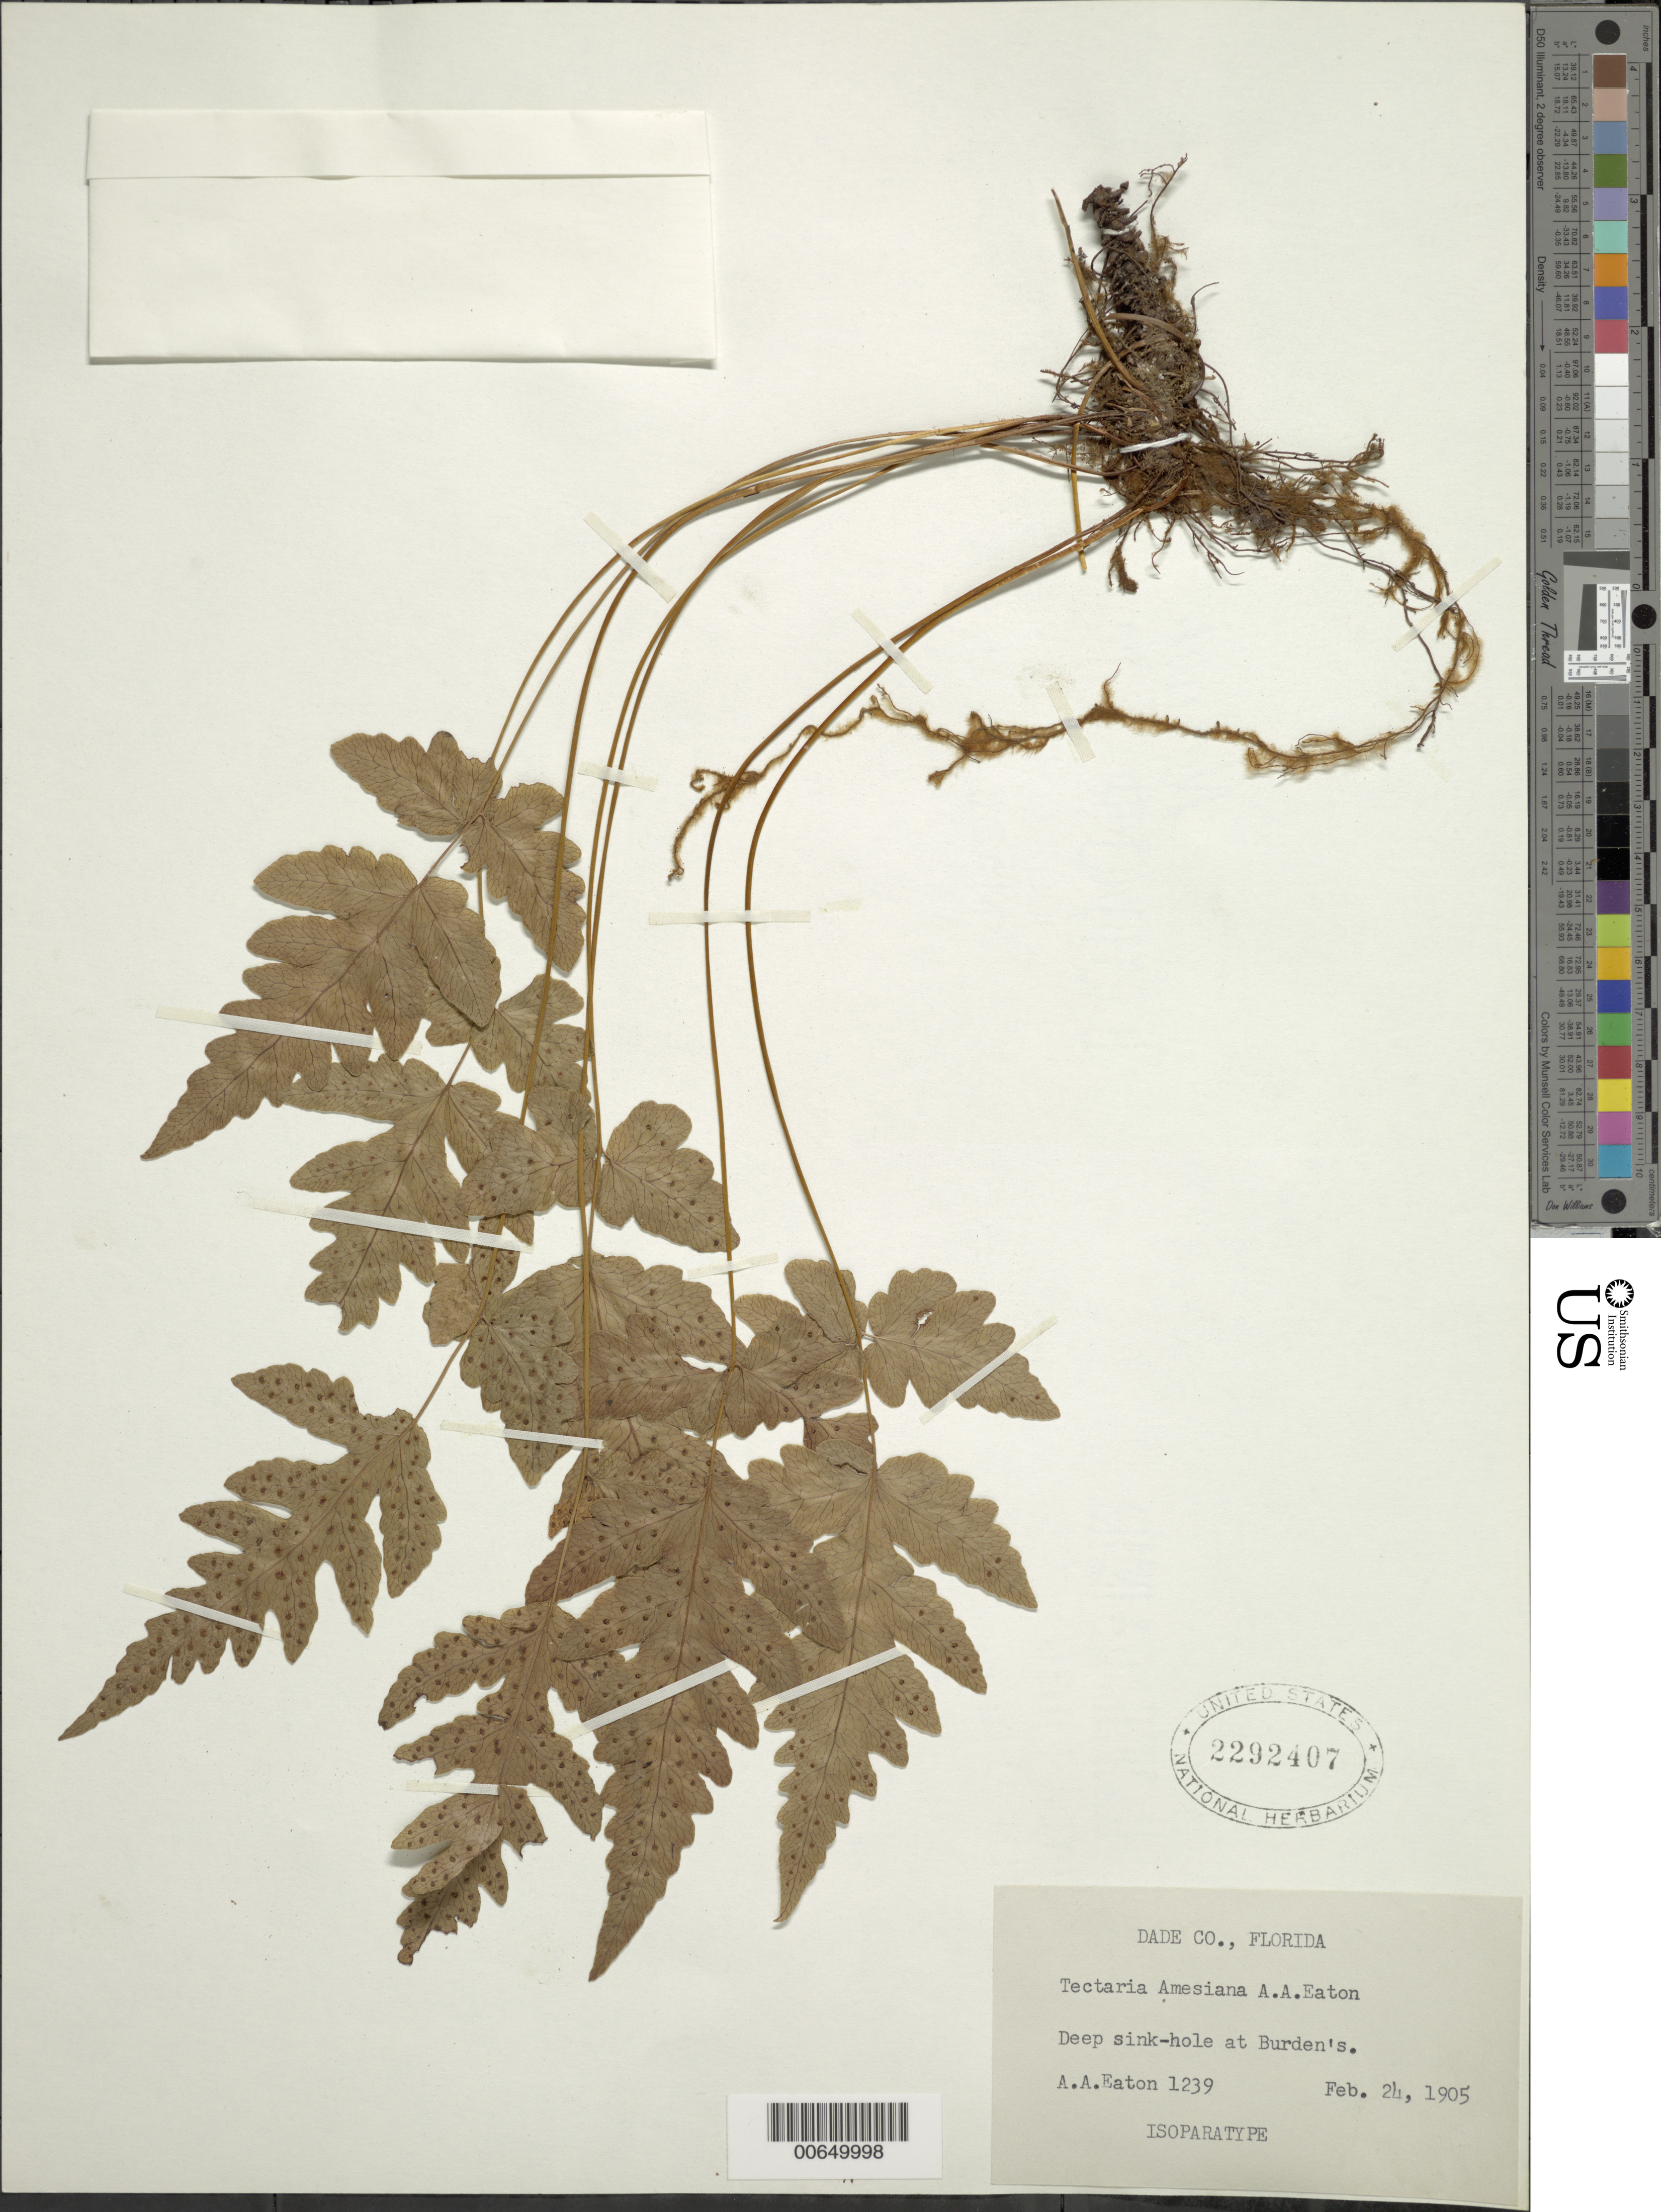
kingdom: Plantae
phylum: Tracheophyta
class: Polypodiopsida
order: Polypodiales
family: Tectariaceae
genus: Tectaria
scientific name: Tectaria amesiana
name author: A.A. Eaton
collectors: A. A. Eaton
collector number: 1239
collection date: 1905-02-24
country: United States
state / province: Florida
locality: Dade Co, Deep sink-hole at Burden's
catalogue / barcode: US 2292407